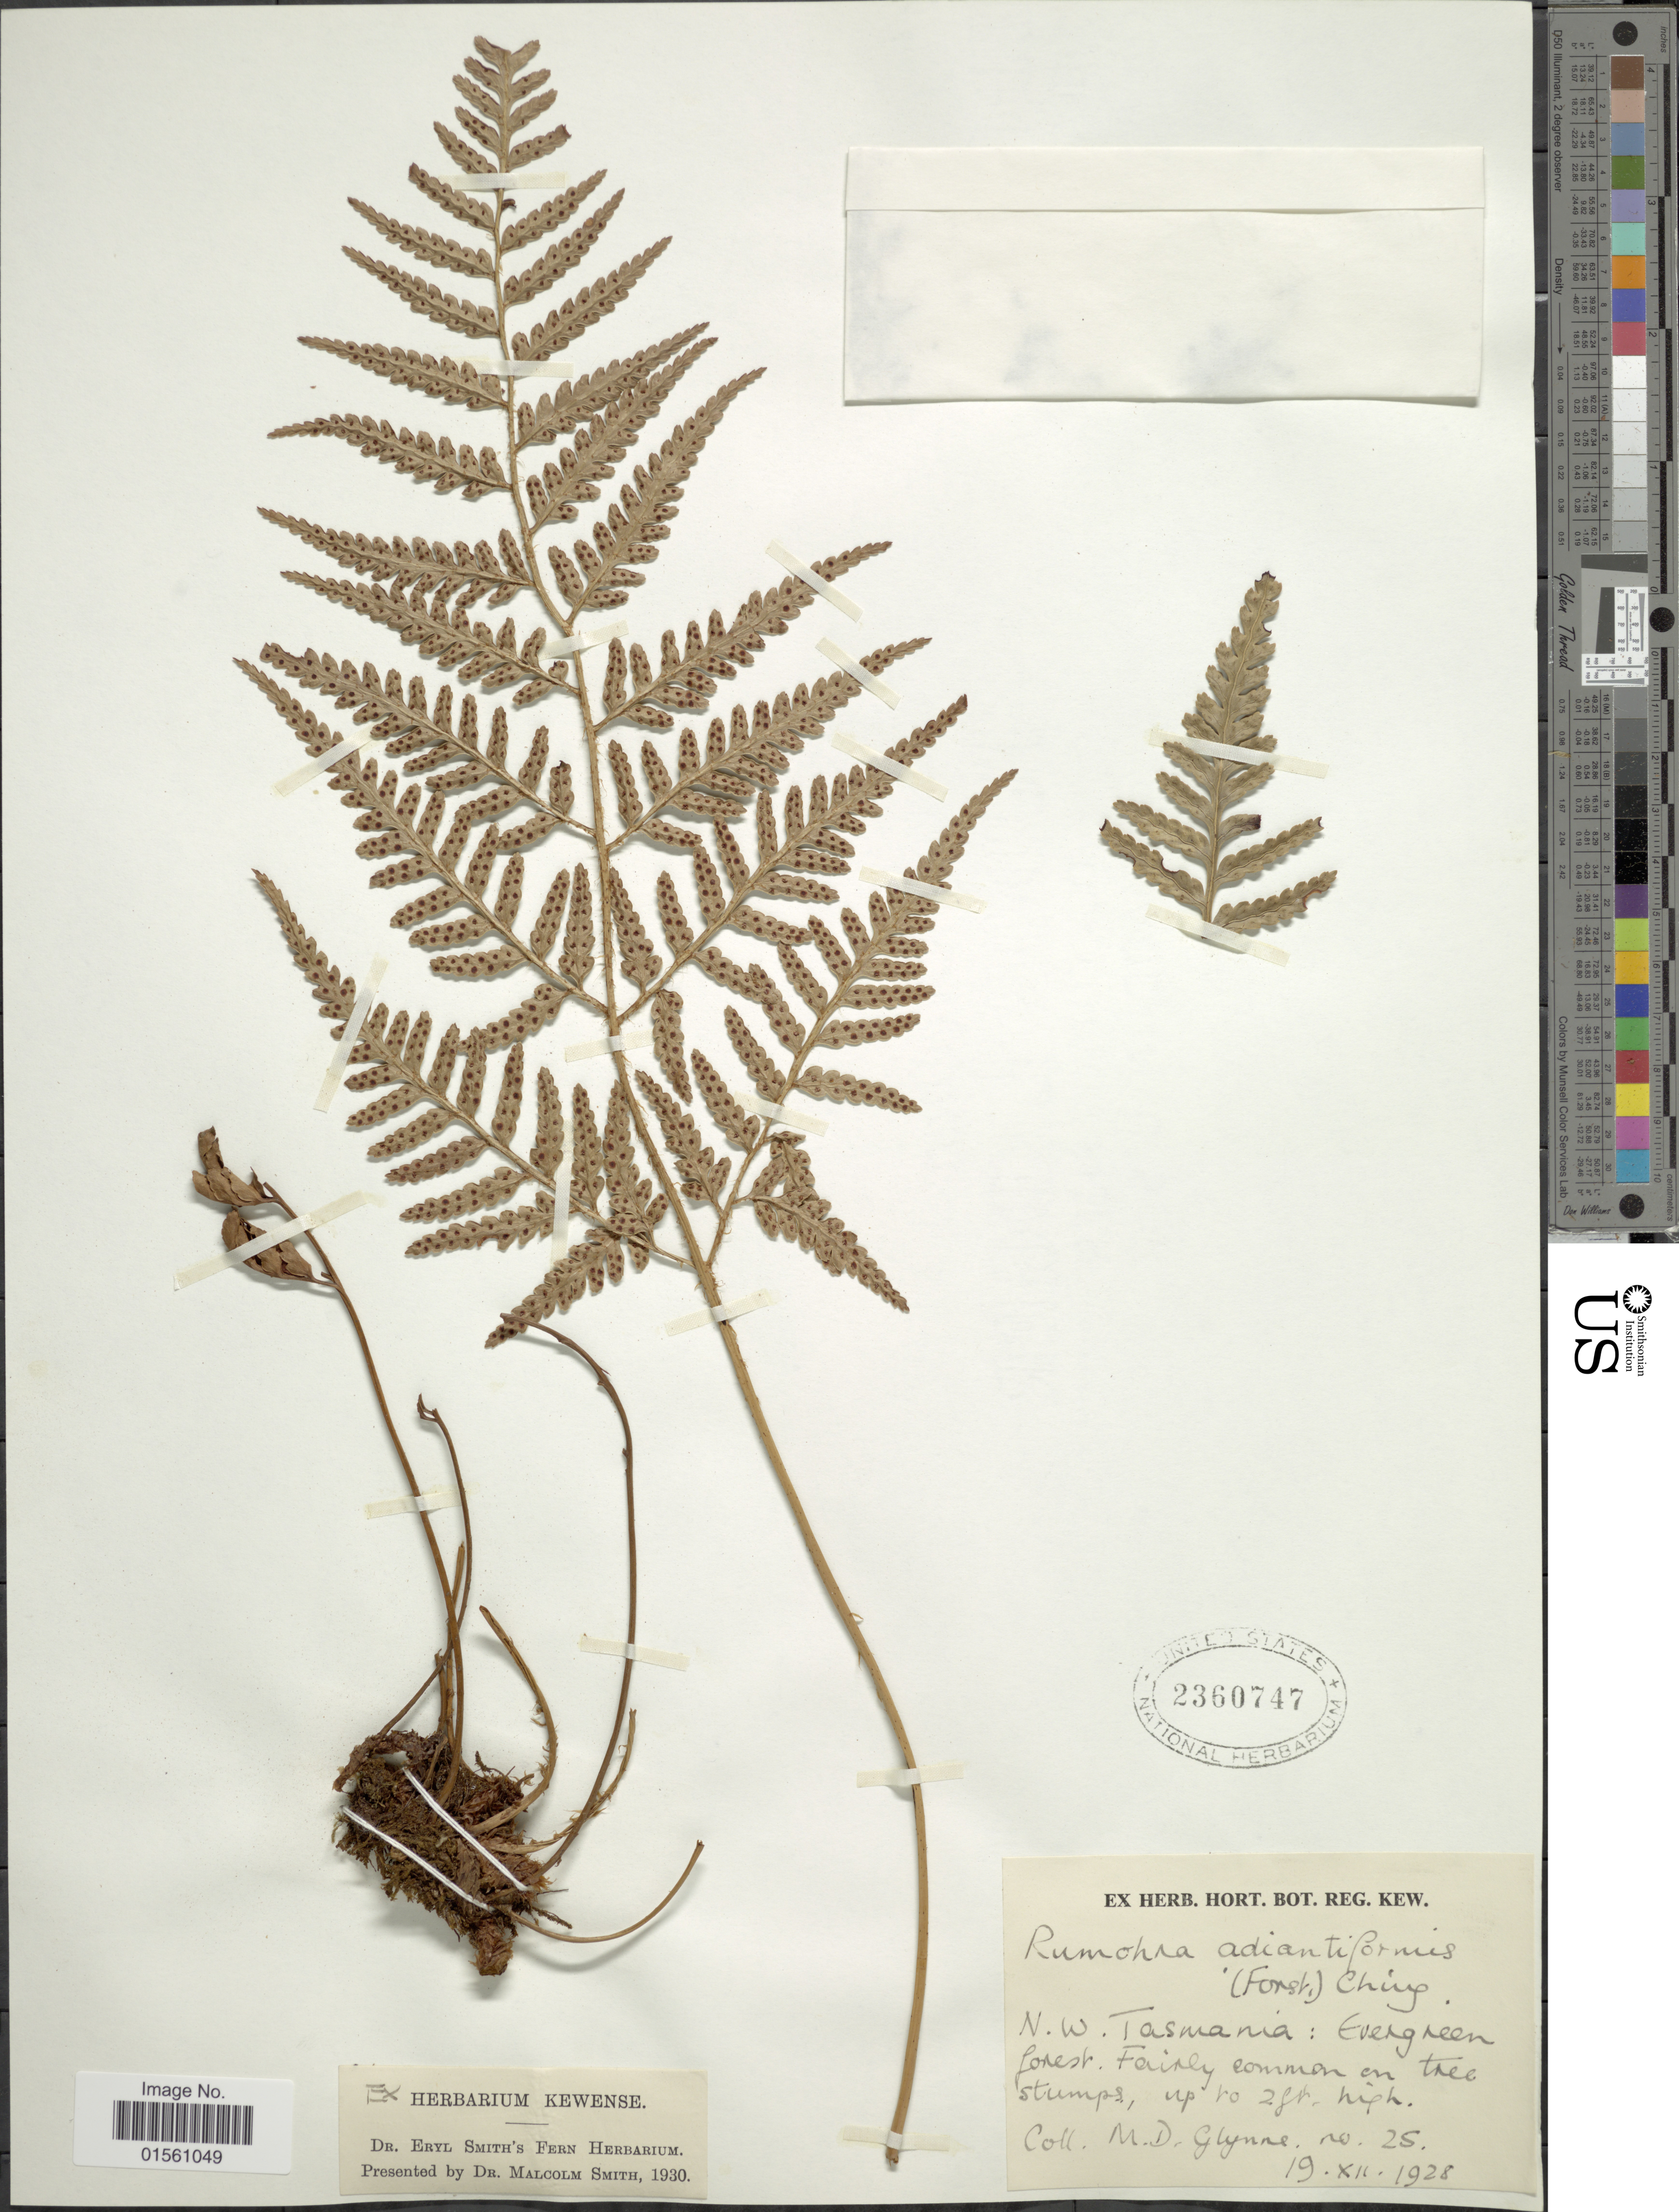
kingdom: Plantae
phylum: Tracheophyta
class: Polypodiopsida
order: Polypodiales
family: Dryopteridaceae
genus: Rumohra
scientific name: Rumohra adiantiformis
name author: (G. Forst.) Ching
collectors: M. Glynne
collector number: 25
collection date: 1928-12-19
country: Australia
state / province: Tasmania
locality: N. W. Tasmania: Evergreen forest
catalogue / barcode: US 2360747